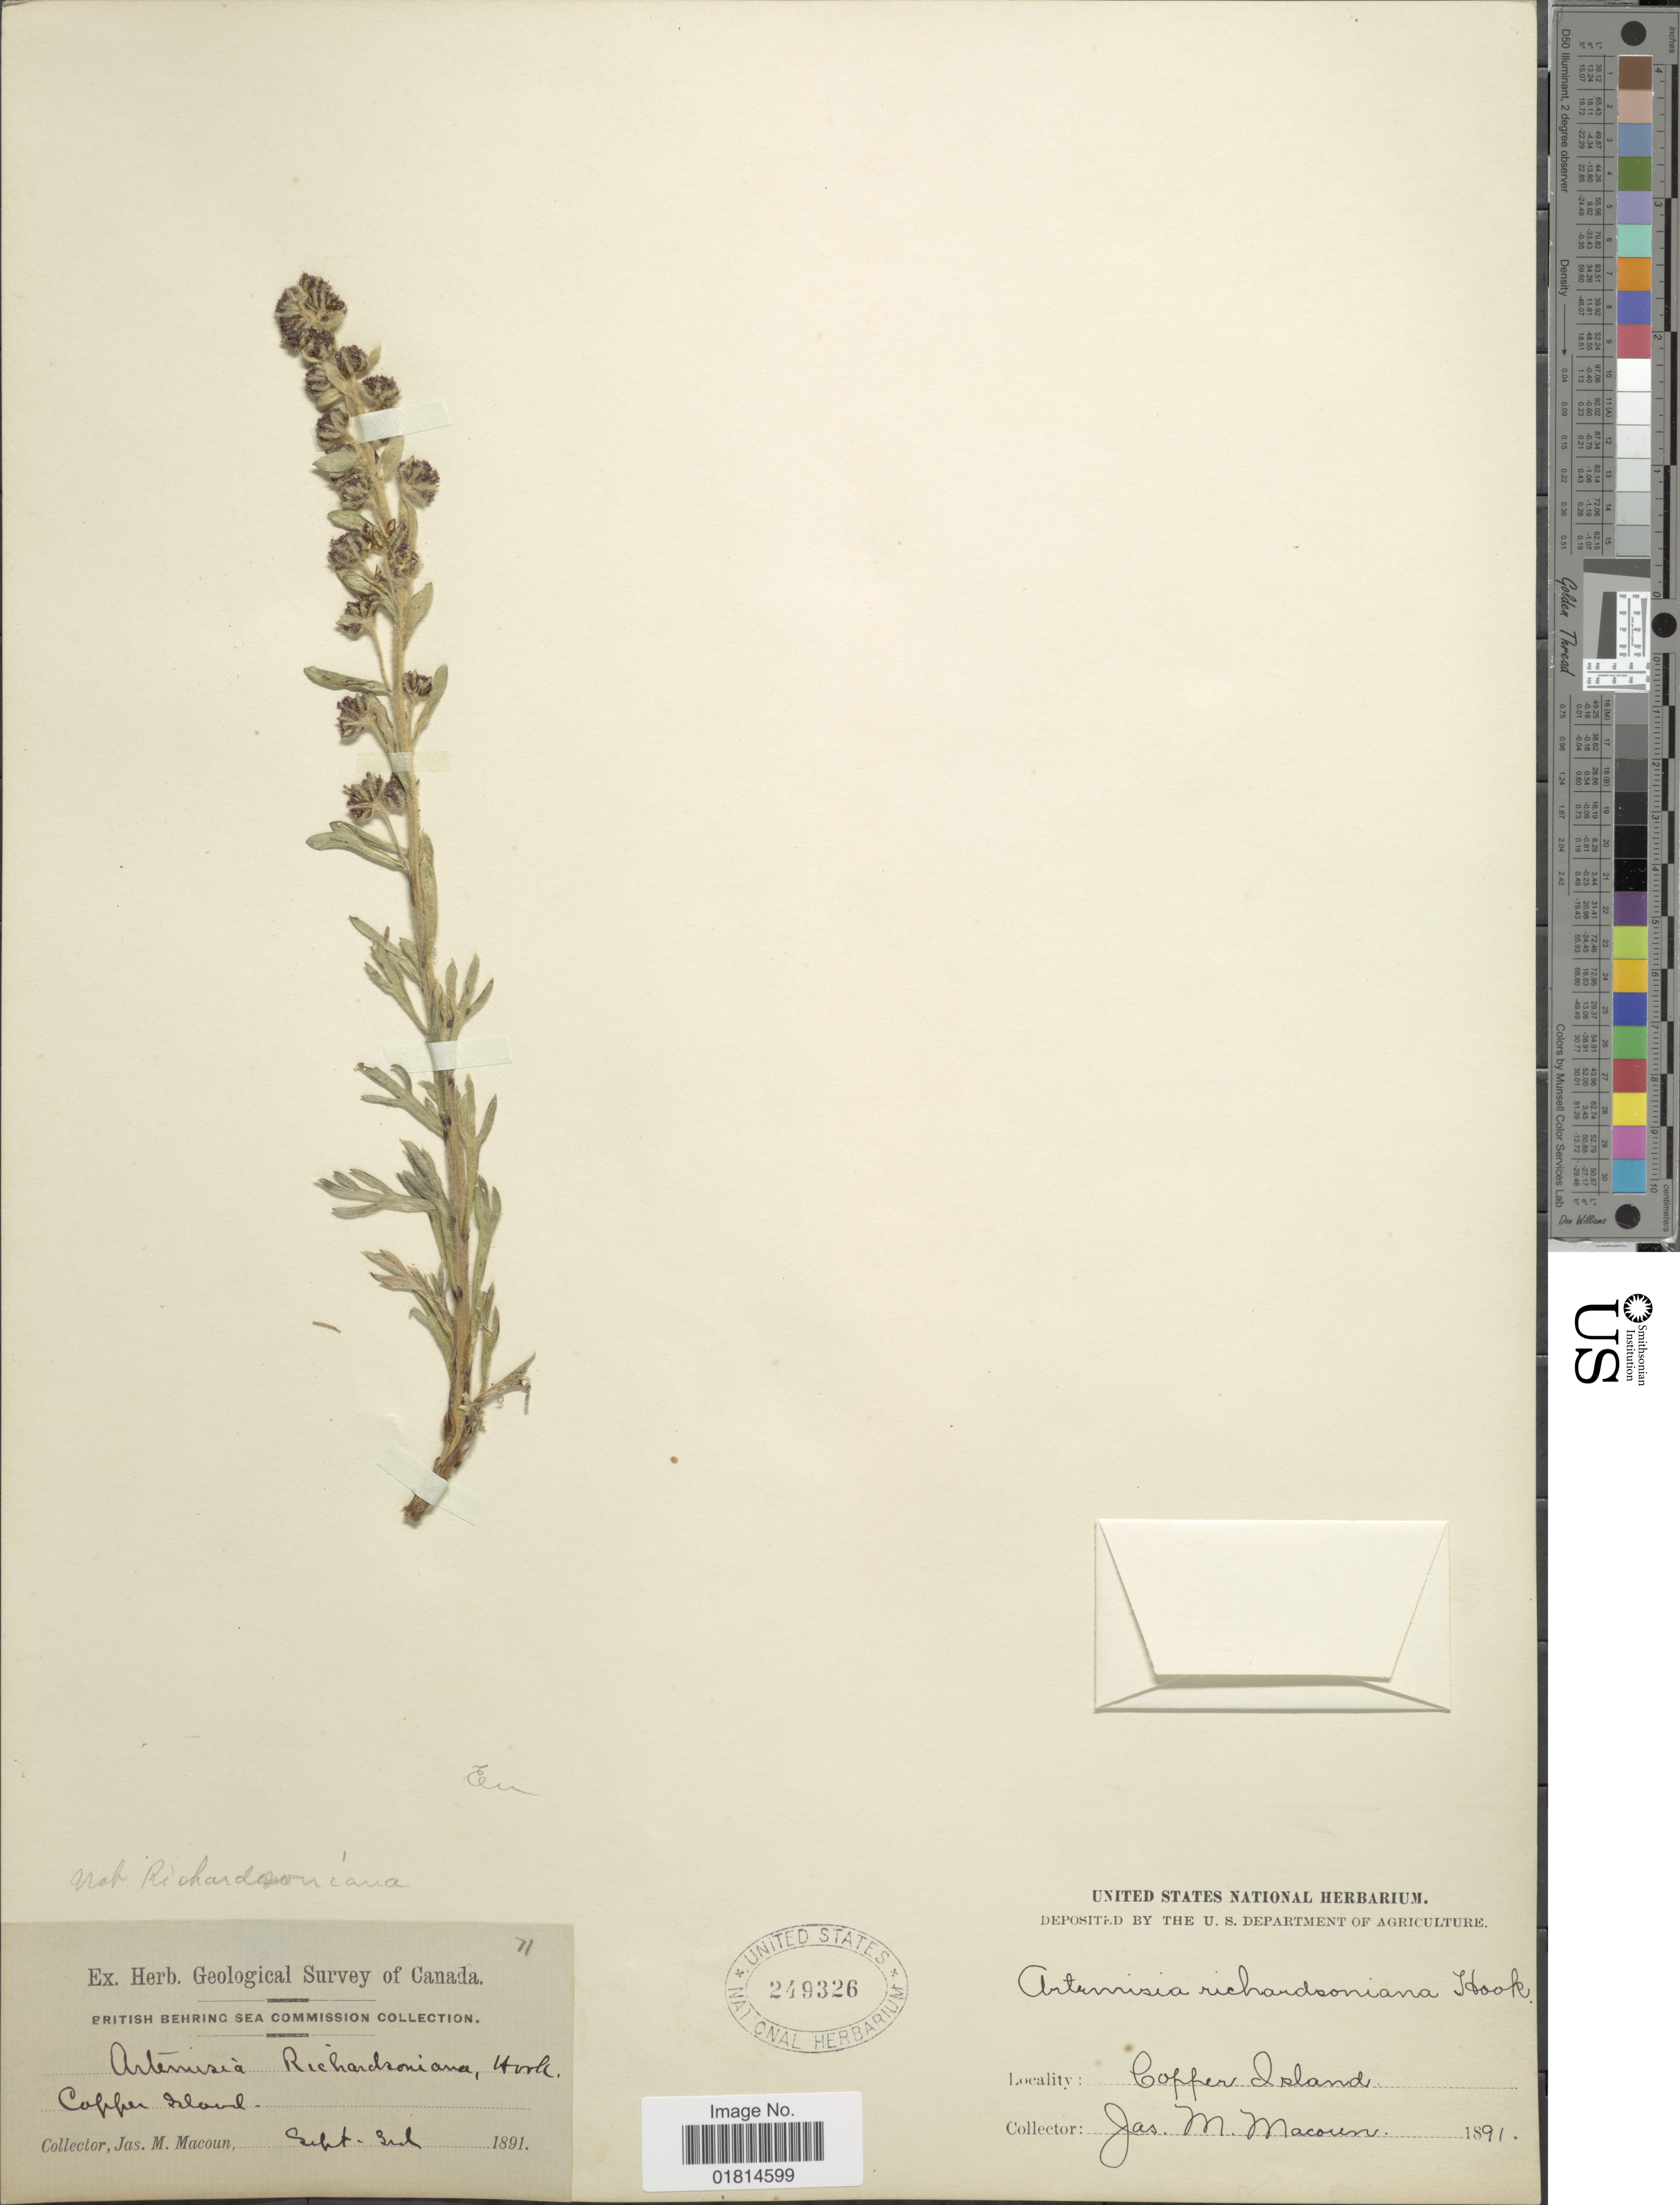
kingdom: Plantae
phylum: Tracheophyta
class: Magnoliopsida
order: Asterales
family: Asteraceae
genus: Artemisia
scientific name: Artemisia borealis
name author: Pall.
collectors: J. M. Macoun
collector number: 71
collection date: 1891-09-03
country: Russian Federation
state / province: Kamchatka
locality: British Behring Sea Commission collection. Copper Island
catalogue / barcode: US 249326